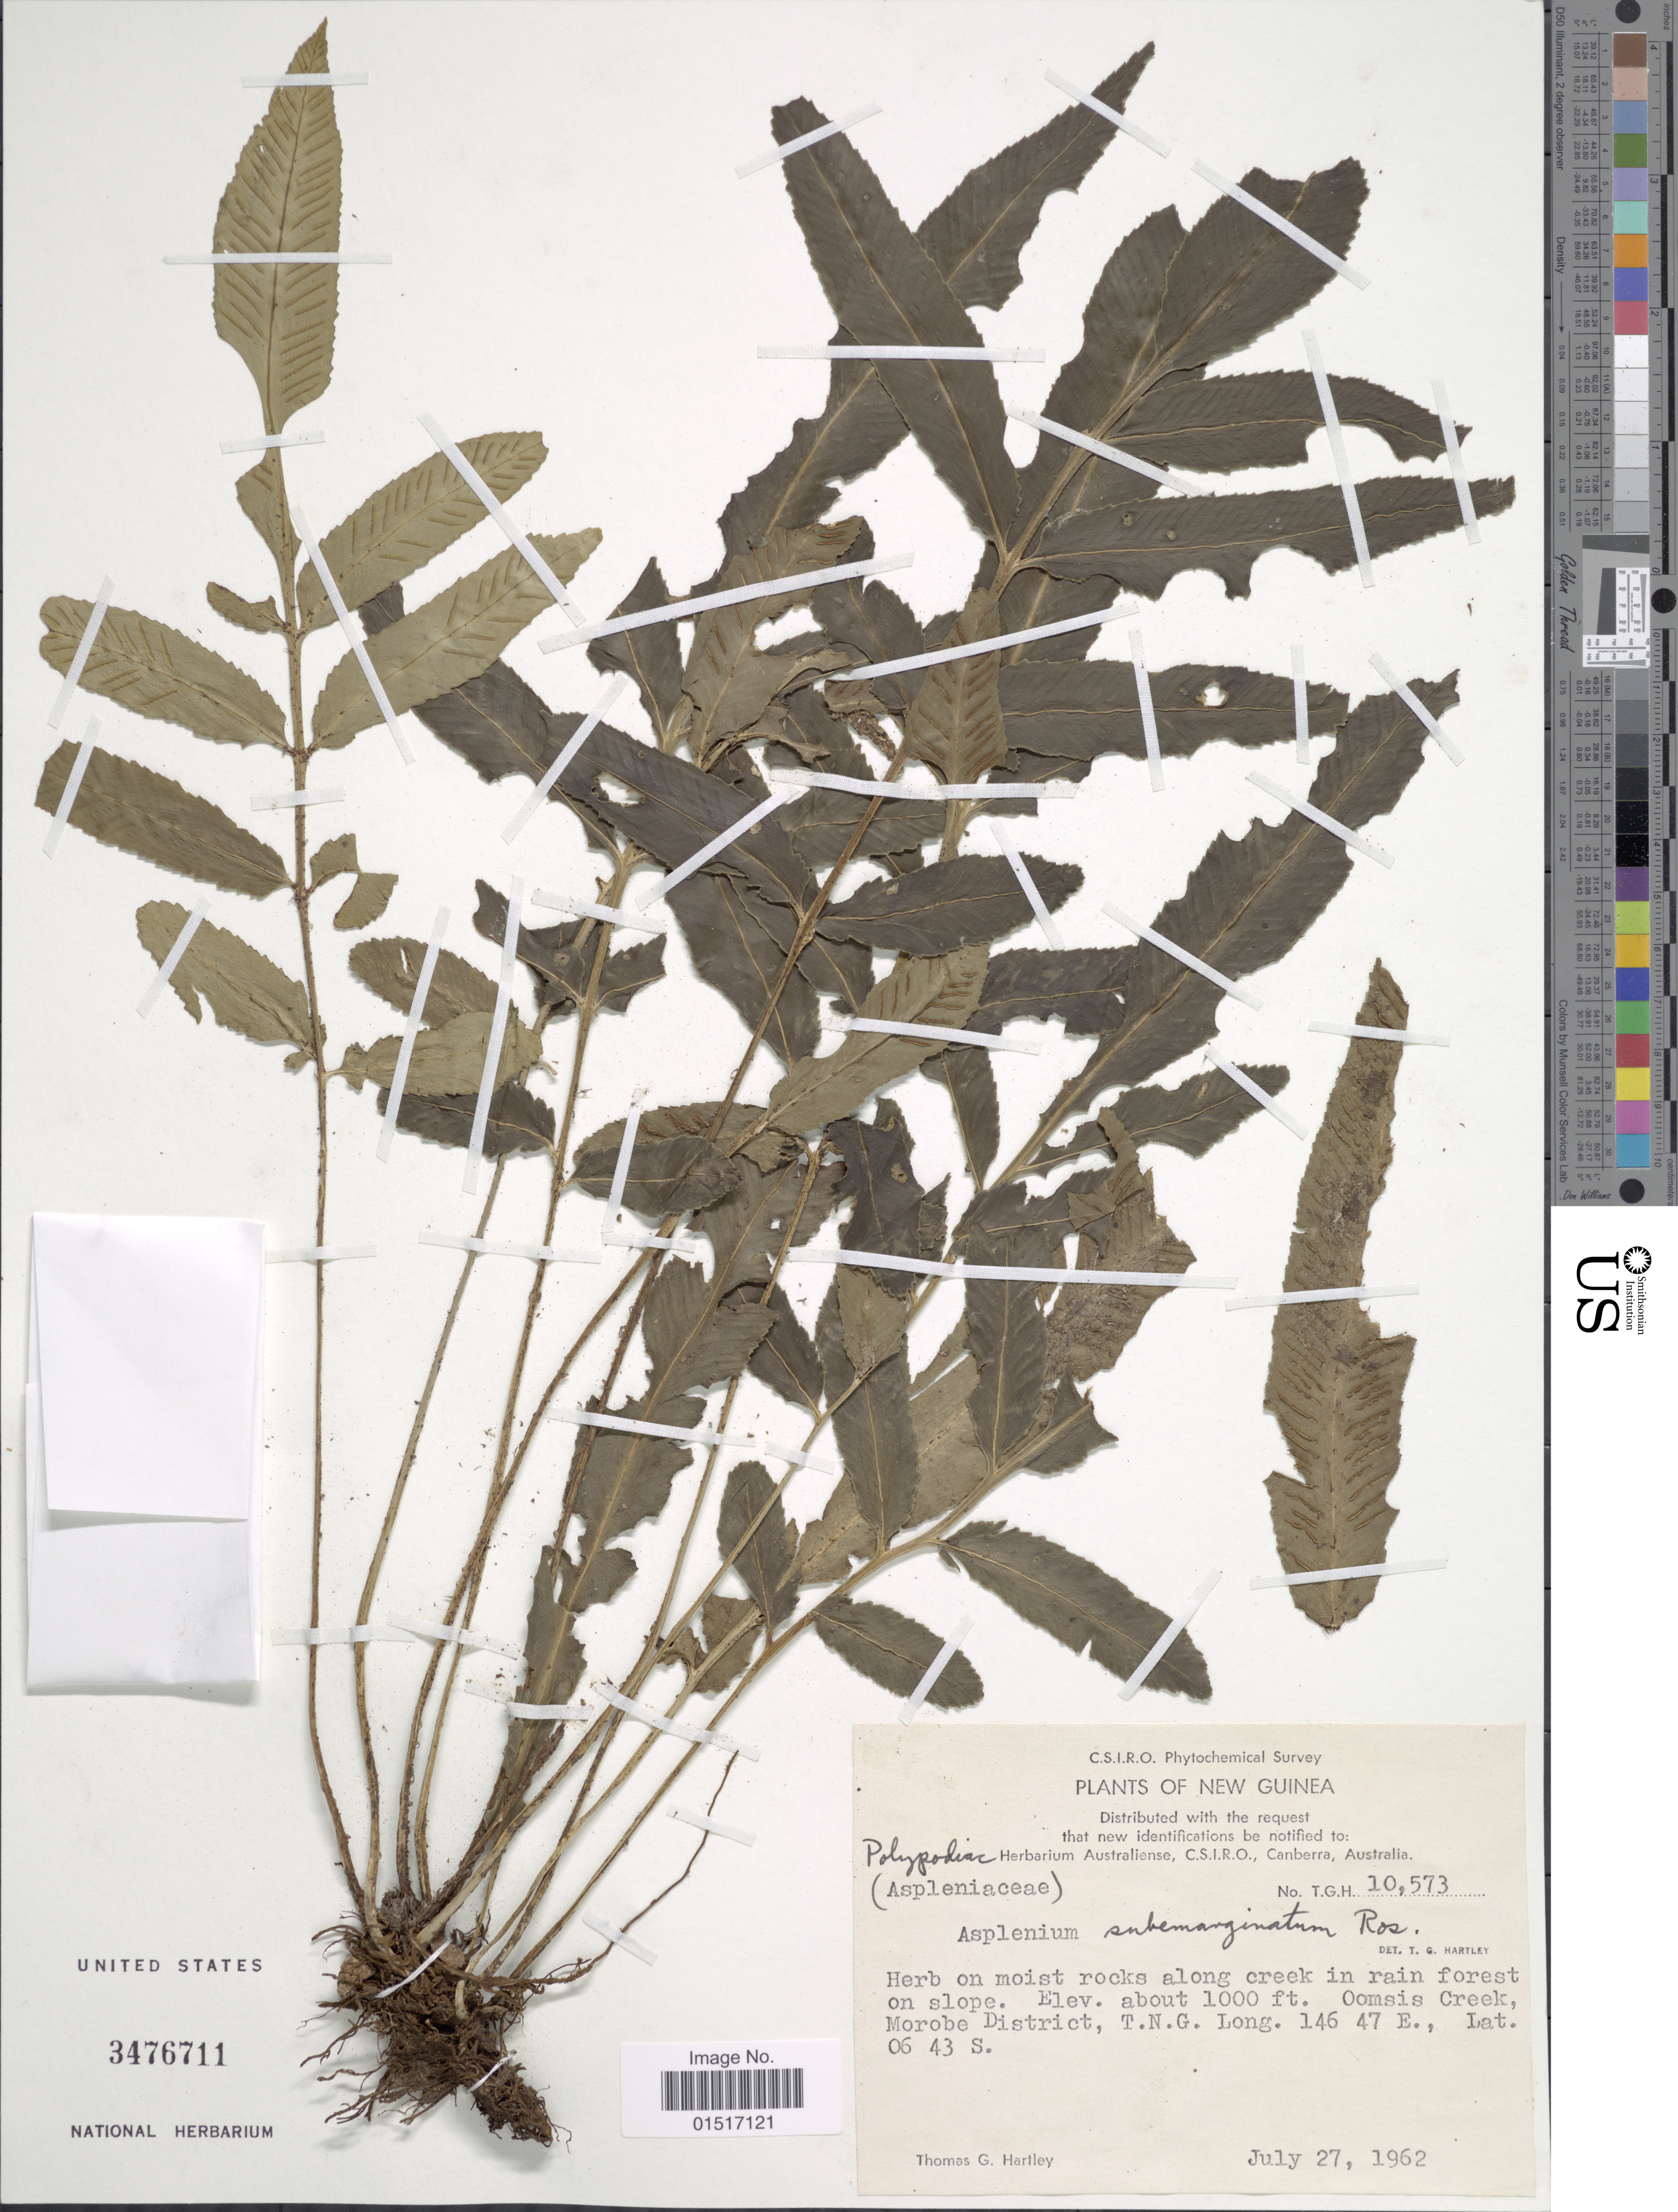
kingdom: Plantae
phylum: Tracheophyta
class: Polypodiopsida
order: Polypodiales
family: Aspleniaceae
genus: Asplenium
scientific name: Asplenium subemarginatum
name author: Rosenst.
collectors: T. G. Hartley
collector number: T. G. H. 10573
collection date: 1962-07-27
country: Papua New Guinea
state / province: Morobe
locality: New Guinea. Oomsis Creek. T. N. G.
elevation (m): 305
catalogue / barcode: US 3476711